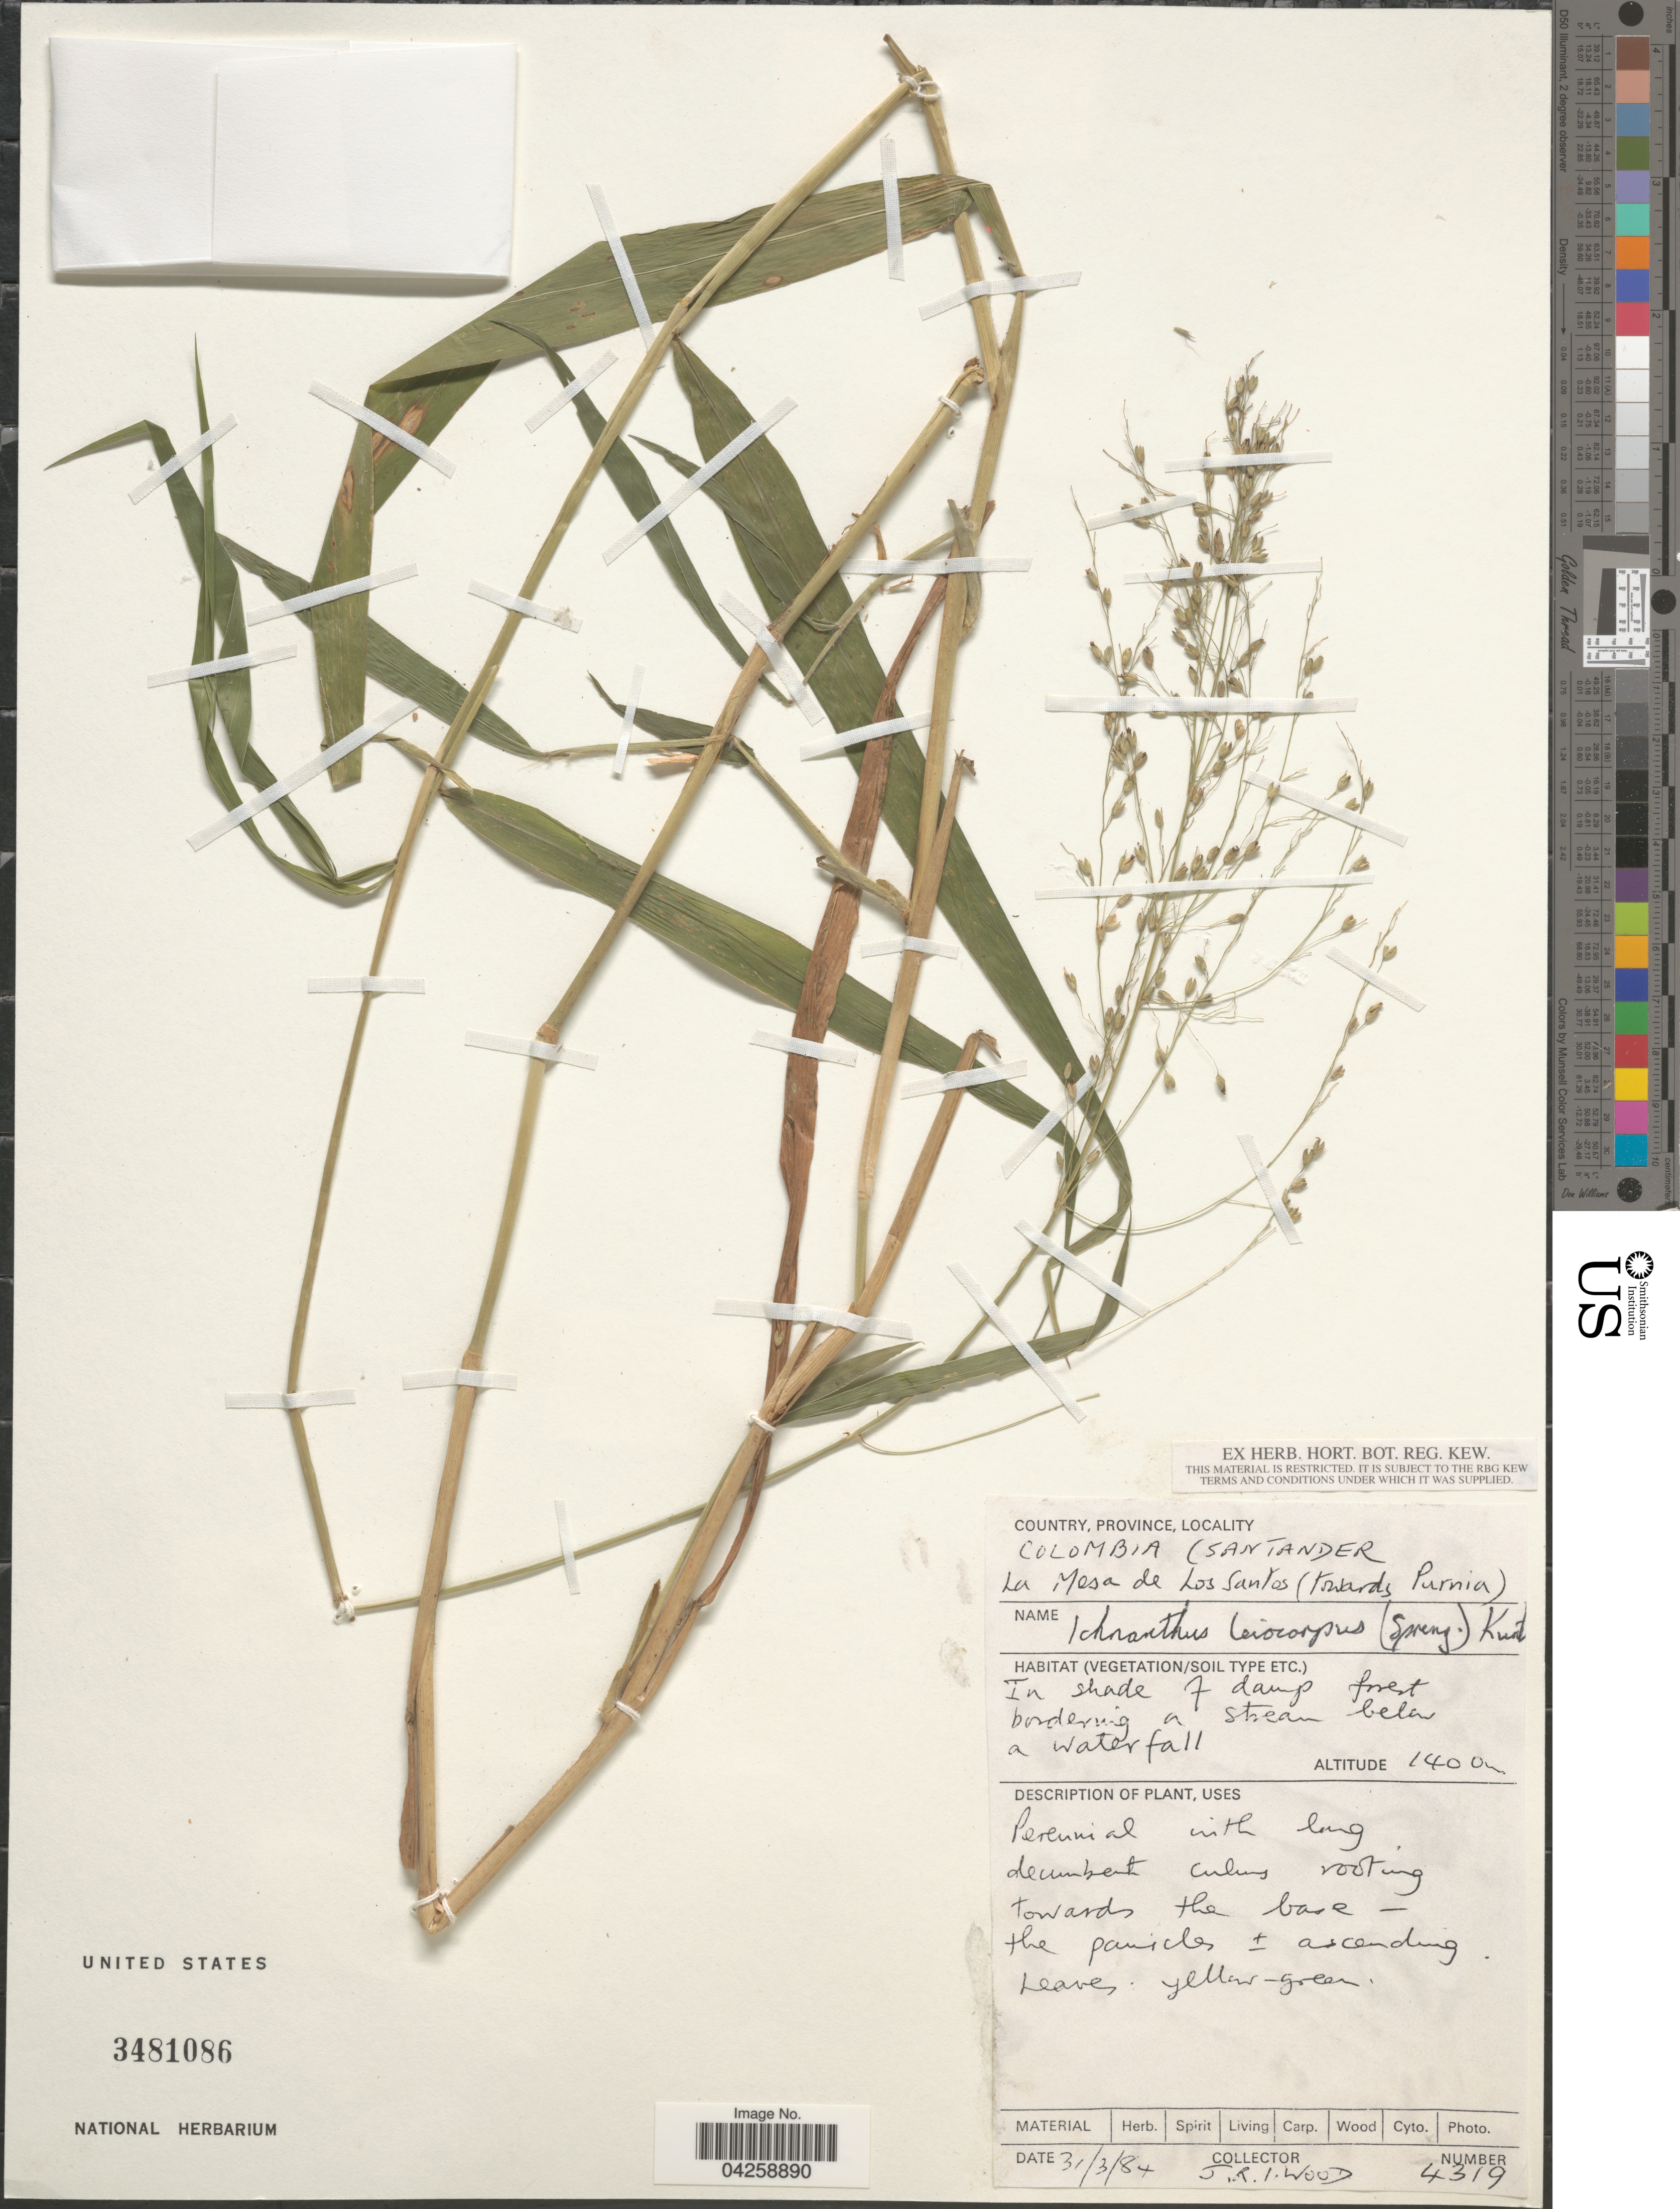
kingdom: Plantae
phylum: Tracheophyta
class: Liliopsida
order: Poales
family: Poaceae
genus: Ichnanthus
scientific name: Ichnanthus leiocarpus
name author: (Spreng.) Kunth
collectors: J. R. I. Wood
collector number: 4319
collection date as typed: Transcribed d/m/y: 31/3/84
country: Colombia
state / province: Santander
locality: La Mesa de Los Santos (towards Purnia).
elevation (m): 1400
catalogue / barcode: US 3481086